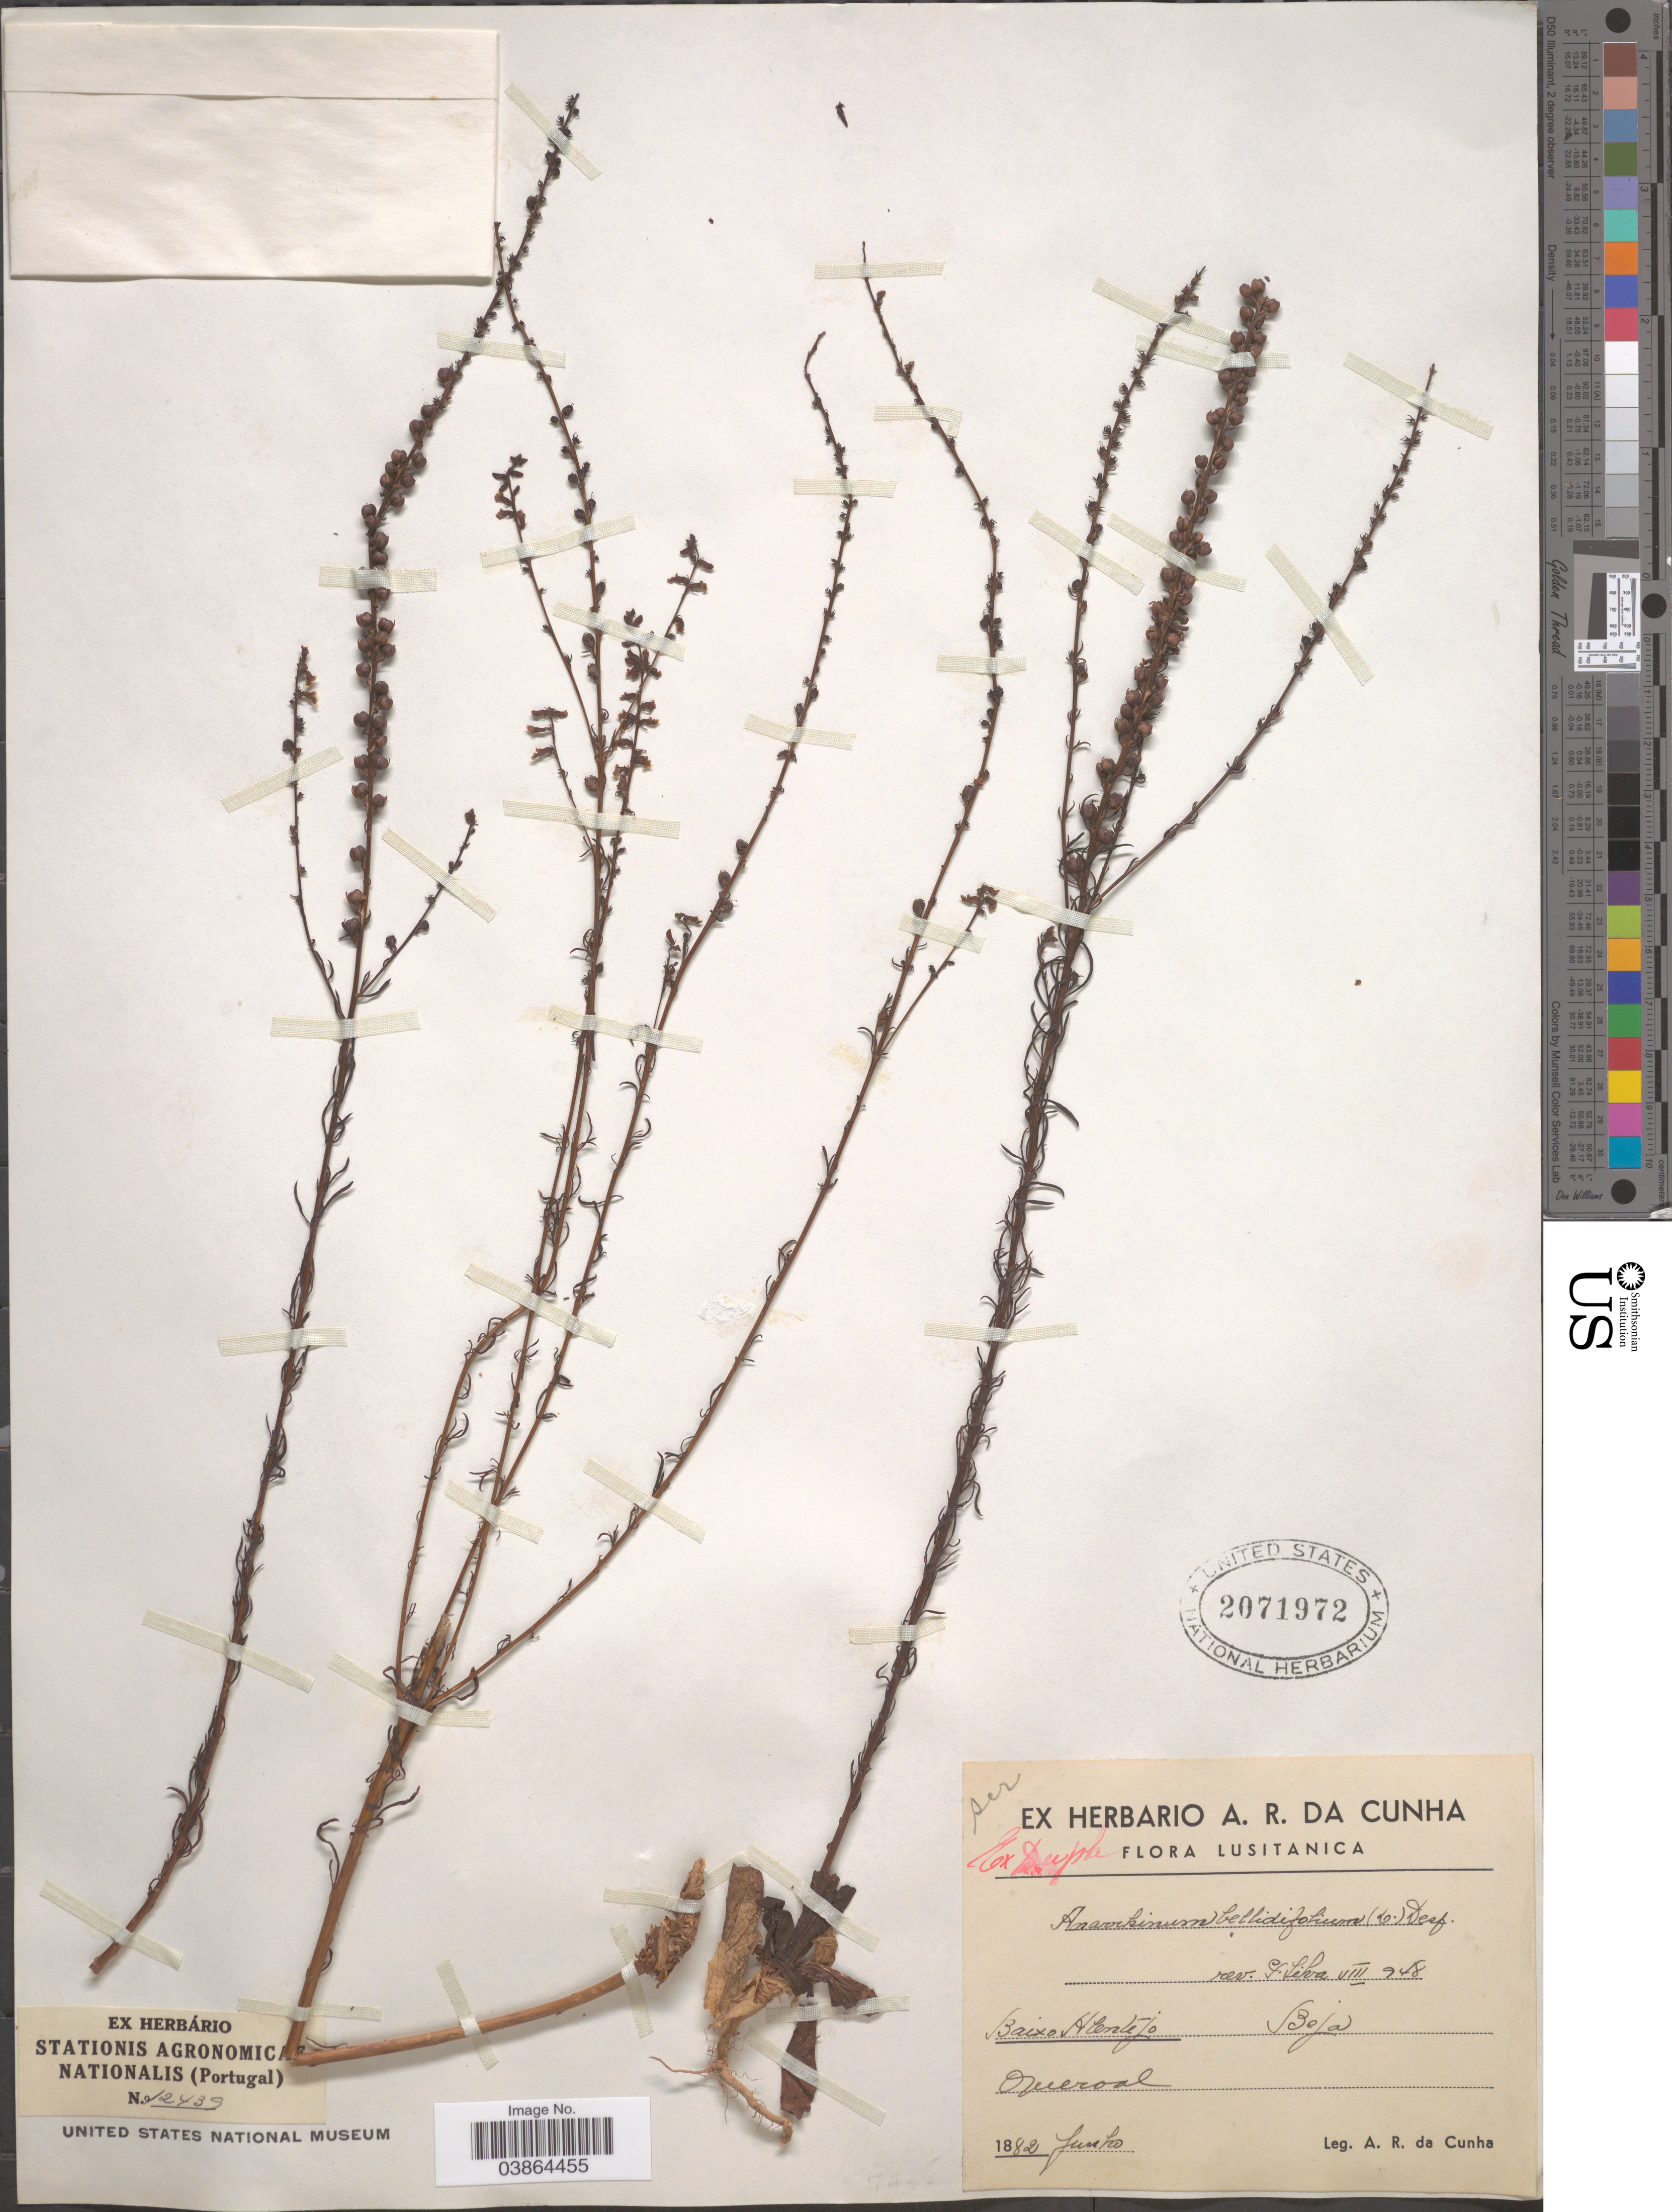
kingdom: Plantae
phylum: Tracheophyta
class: Magnoliopsida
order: Lamiales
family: Plantaginaceae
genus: Anarrhinum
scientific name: Anarrhinum bellidifolium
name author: (L.) Willd.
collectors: A. Da Cunha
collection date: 1882-06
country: Portugal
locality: Baixo Hlentejo. Beja. Ozueroal. [interpreted]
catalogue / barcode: US 2071972